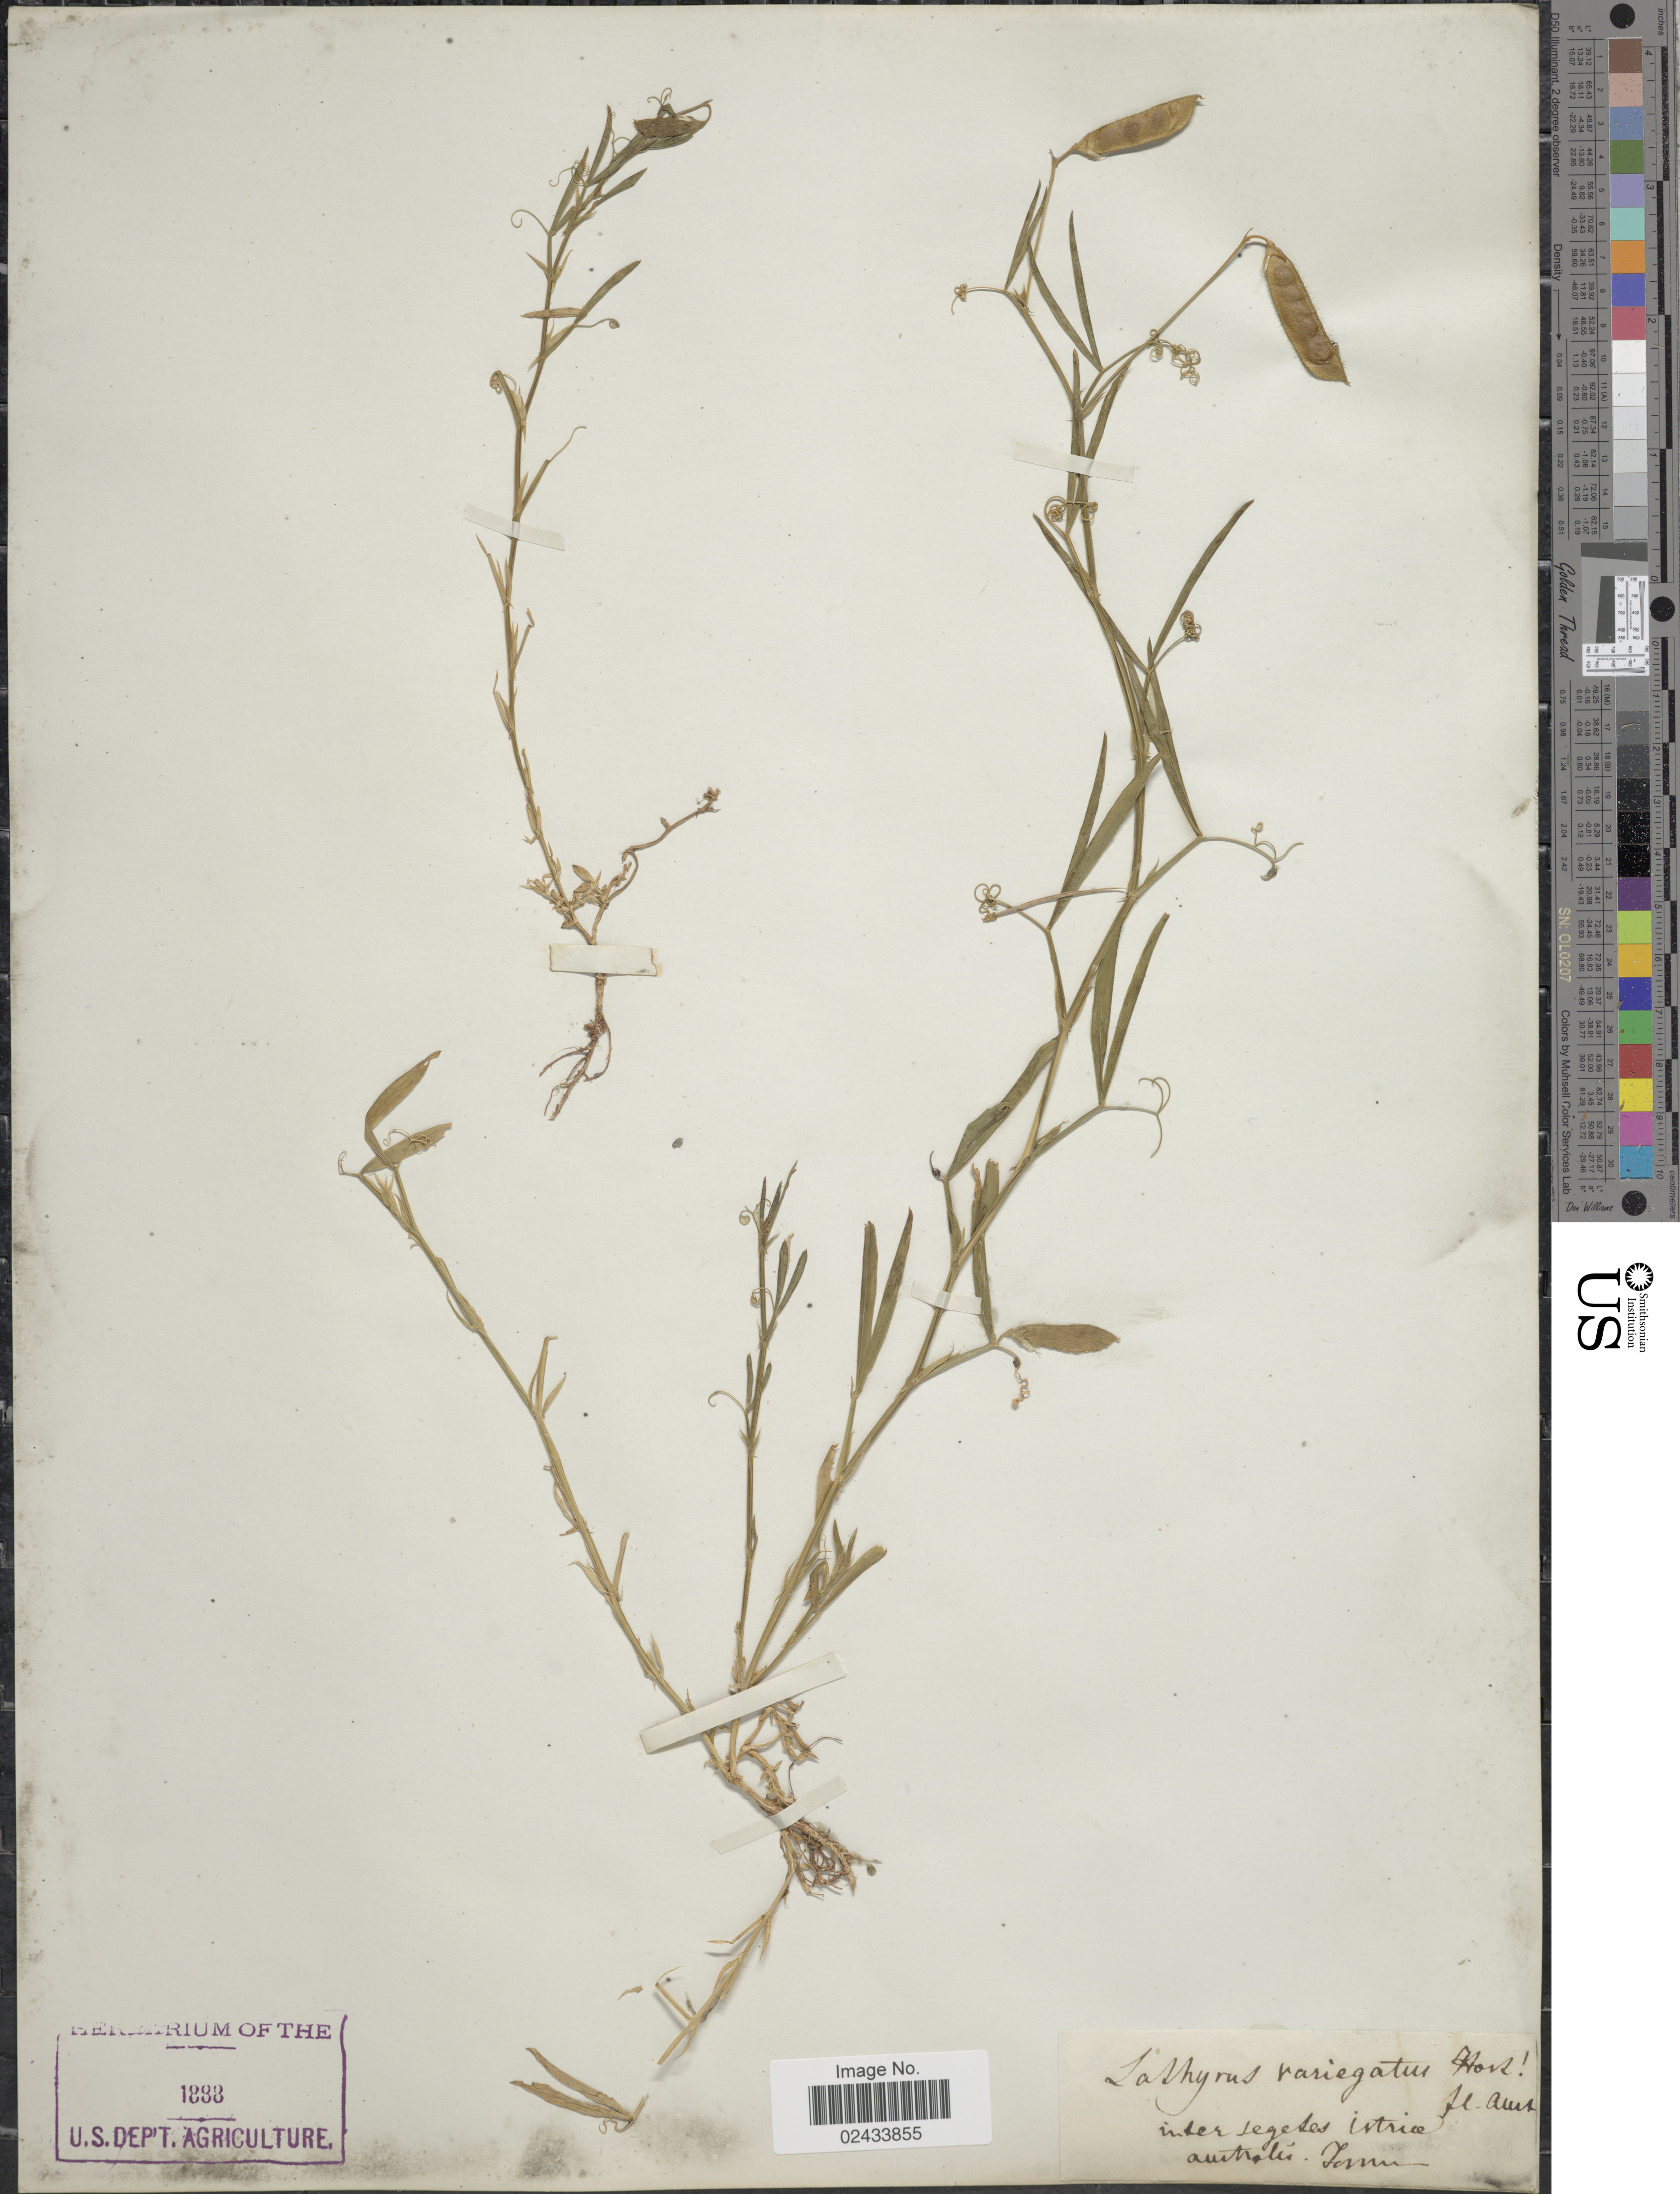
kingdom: Plantae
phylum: Tracheophyta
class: Magnoliopsida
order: Fabales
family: Fabaceae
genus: Lathyrus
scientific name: Lathyrus venetus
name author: (Mill.) Wohlf.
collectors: -. Tonini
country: Croatia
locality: Inter legeles istria australis